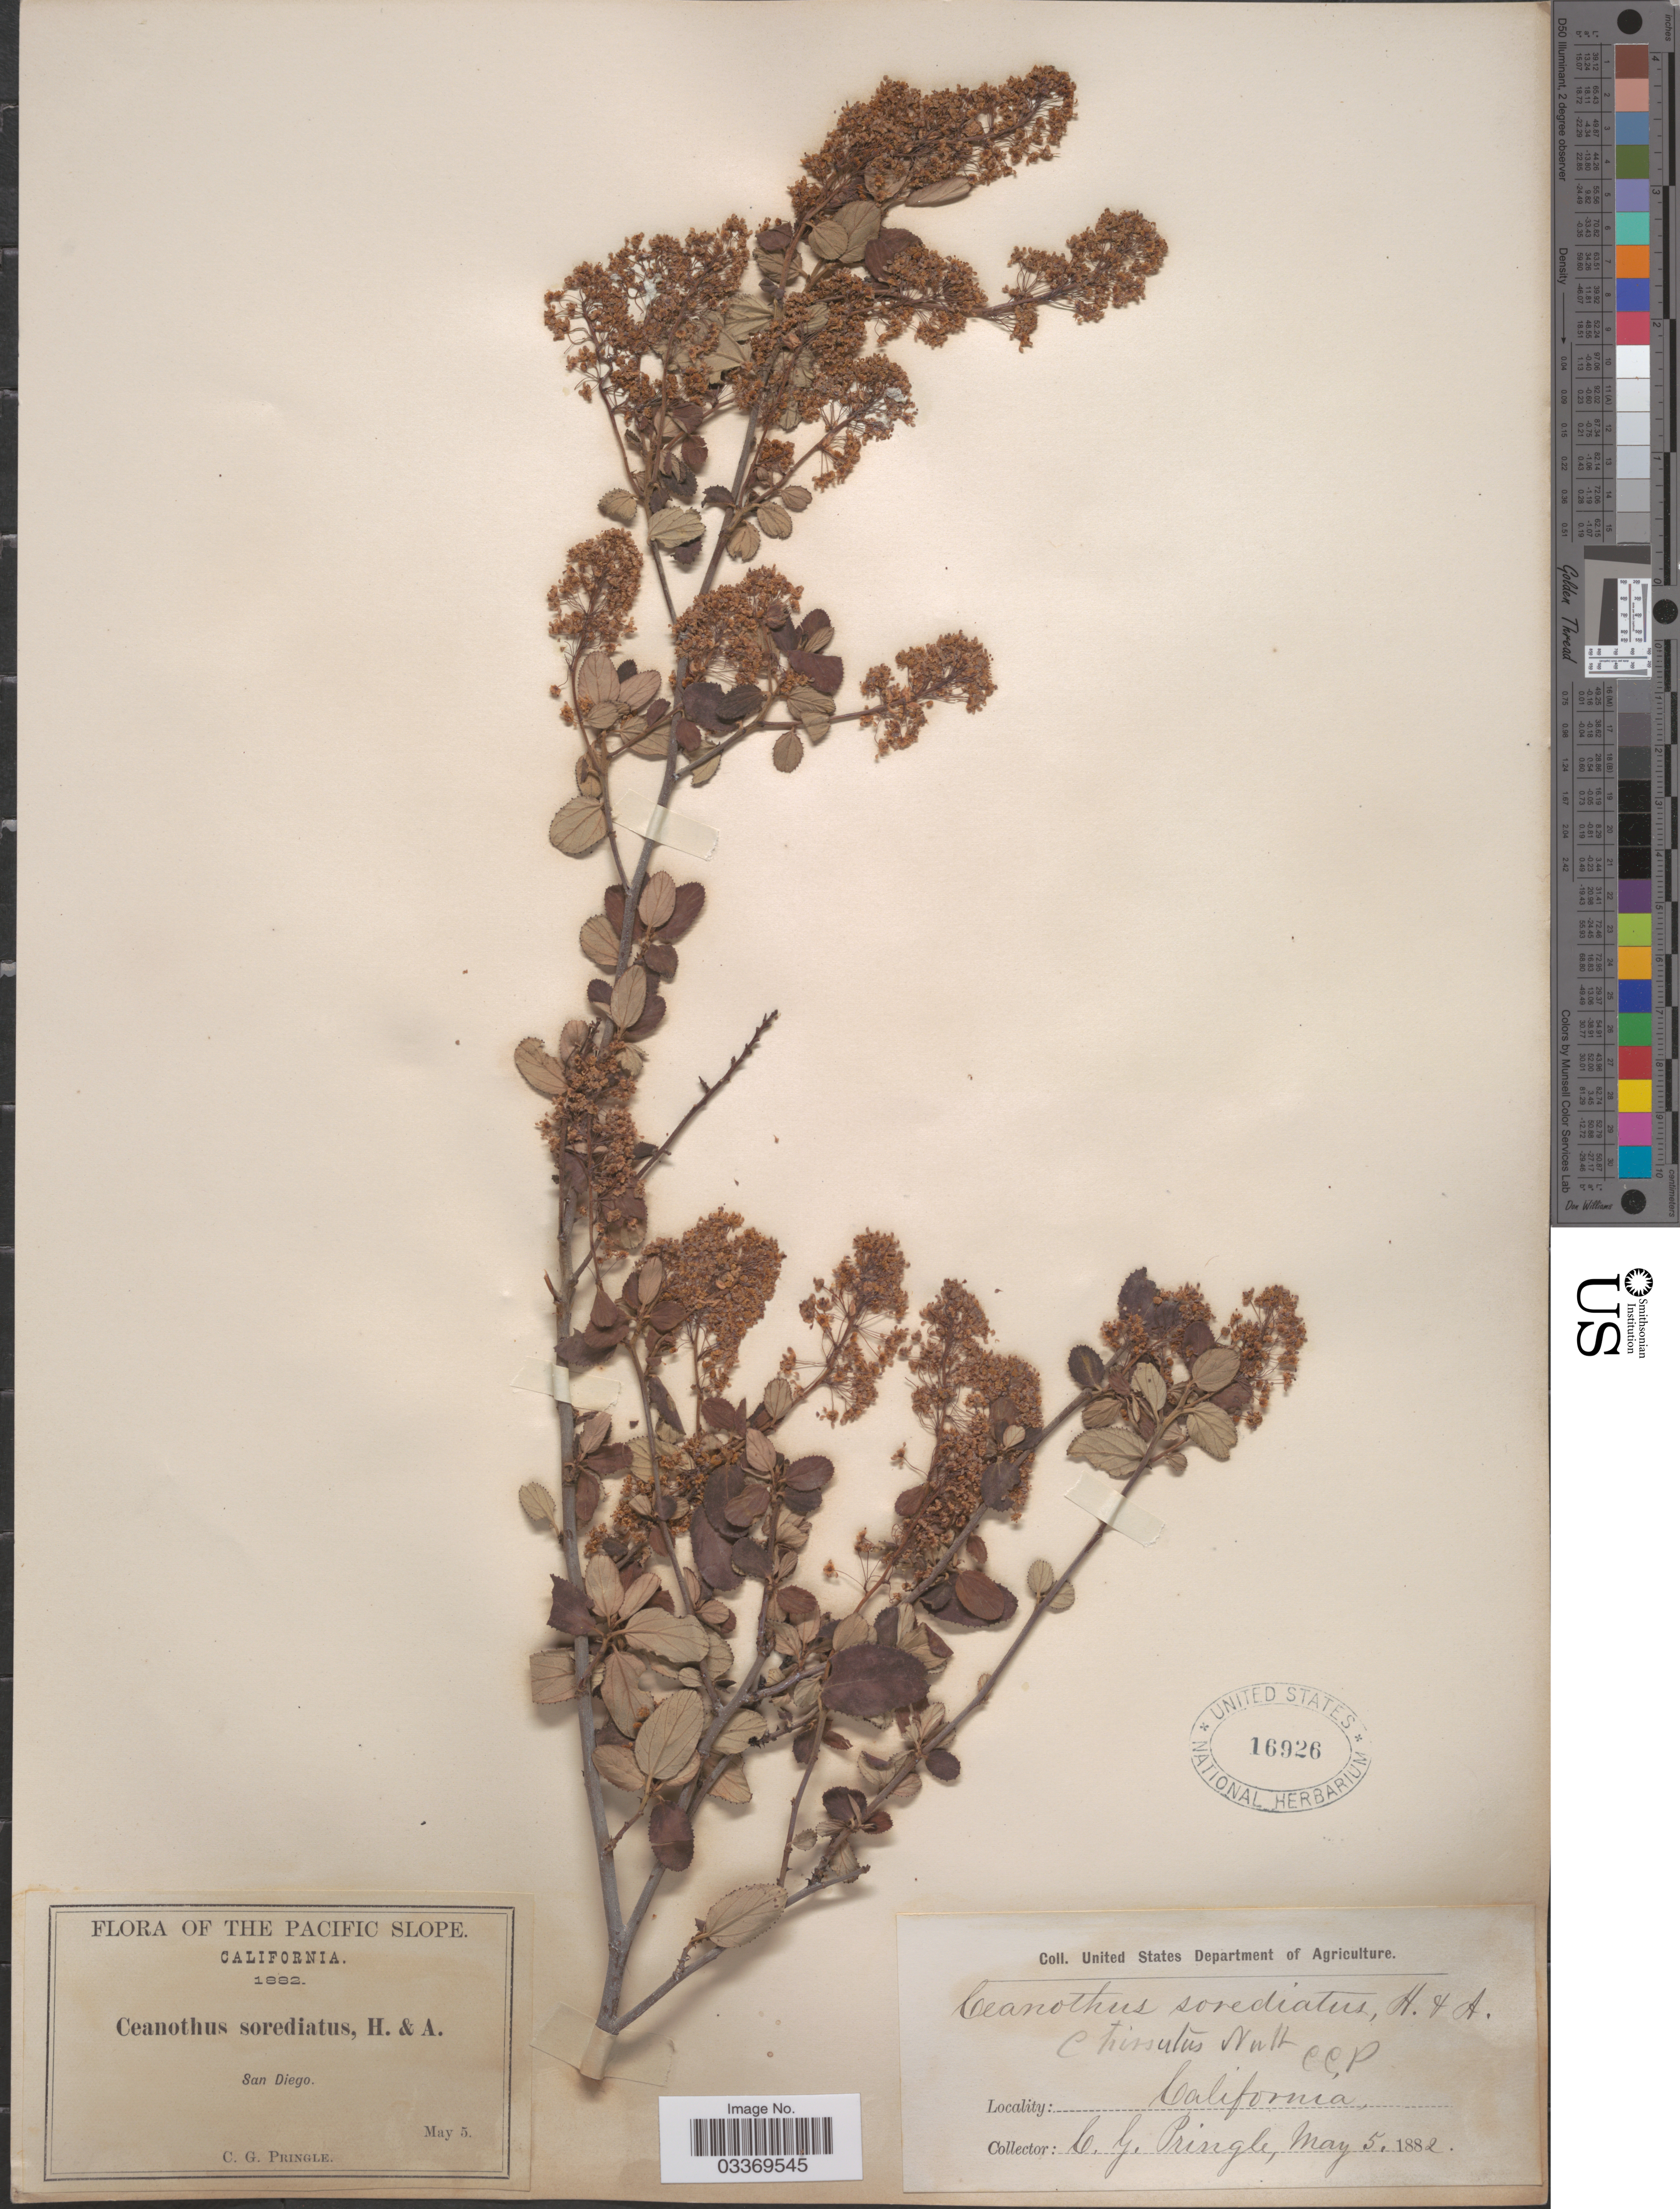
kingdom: Plantae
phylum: Tracheophyta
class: Magnoliopsida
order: Rosales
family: Rhamnaceae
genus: Ceanothus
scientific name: Ceanothus hirsutus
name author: Nutt.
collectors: C. G. Pringle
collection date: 1882-05-05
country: United States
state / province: California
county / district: San Diego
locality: The Pacific Slope. San Diego.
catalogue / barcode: US 16926